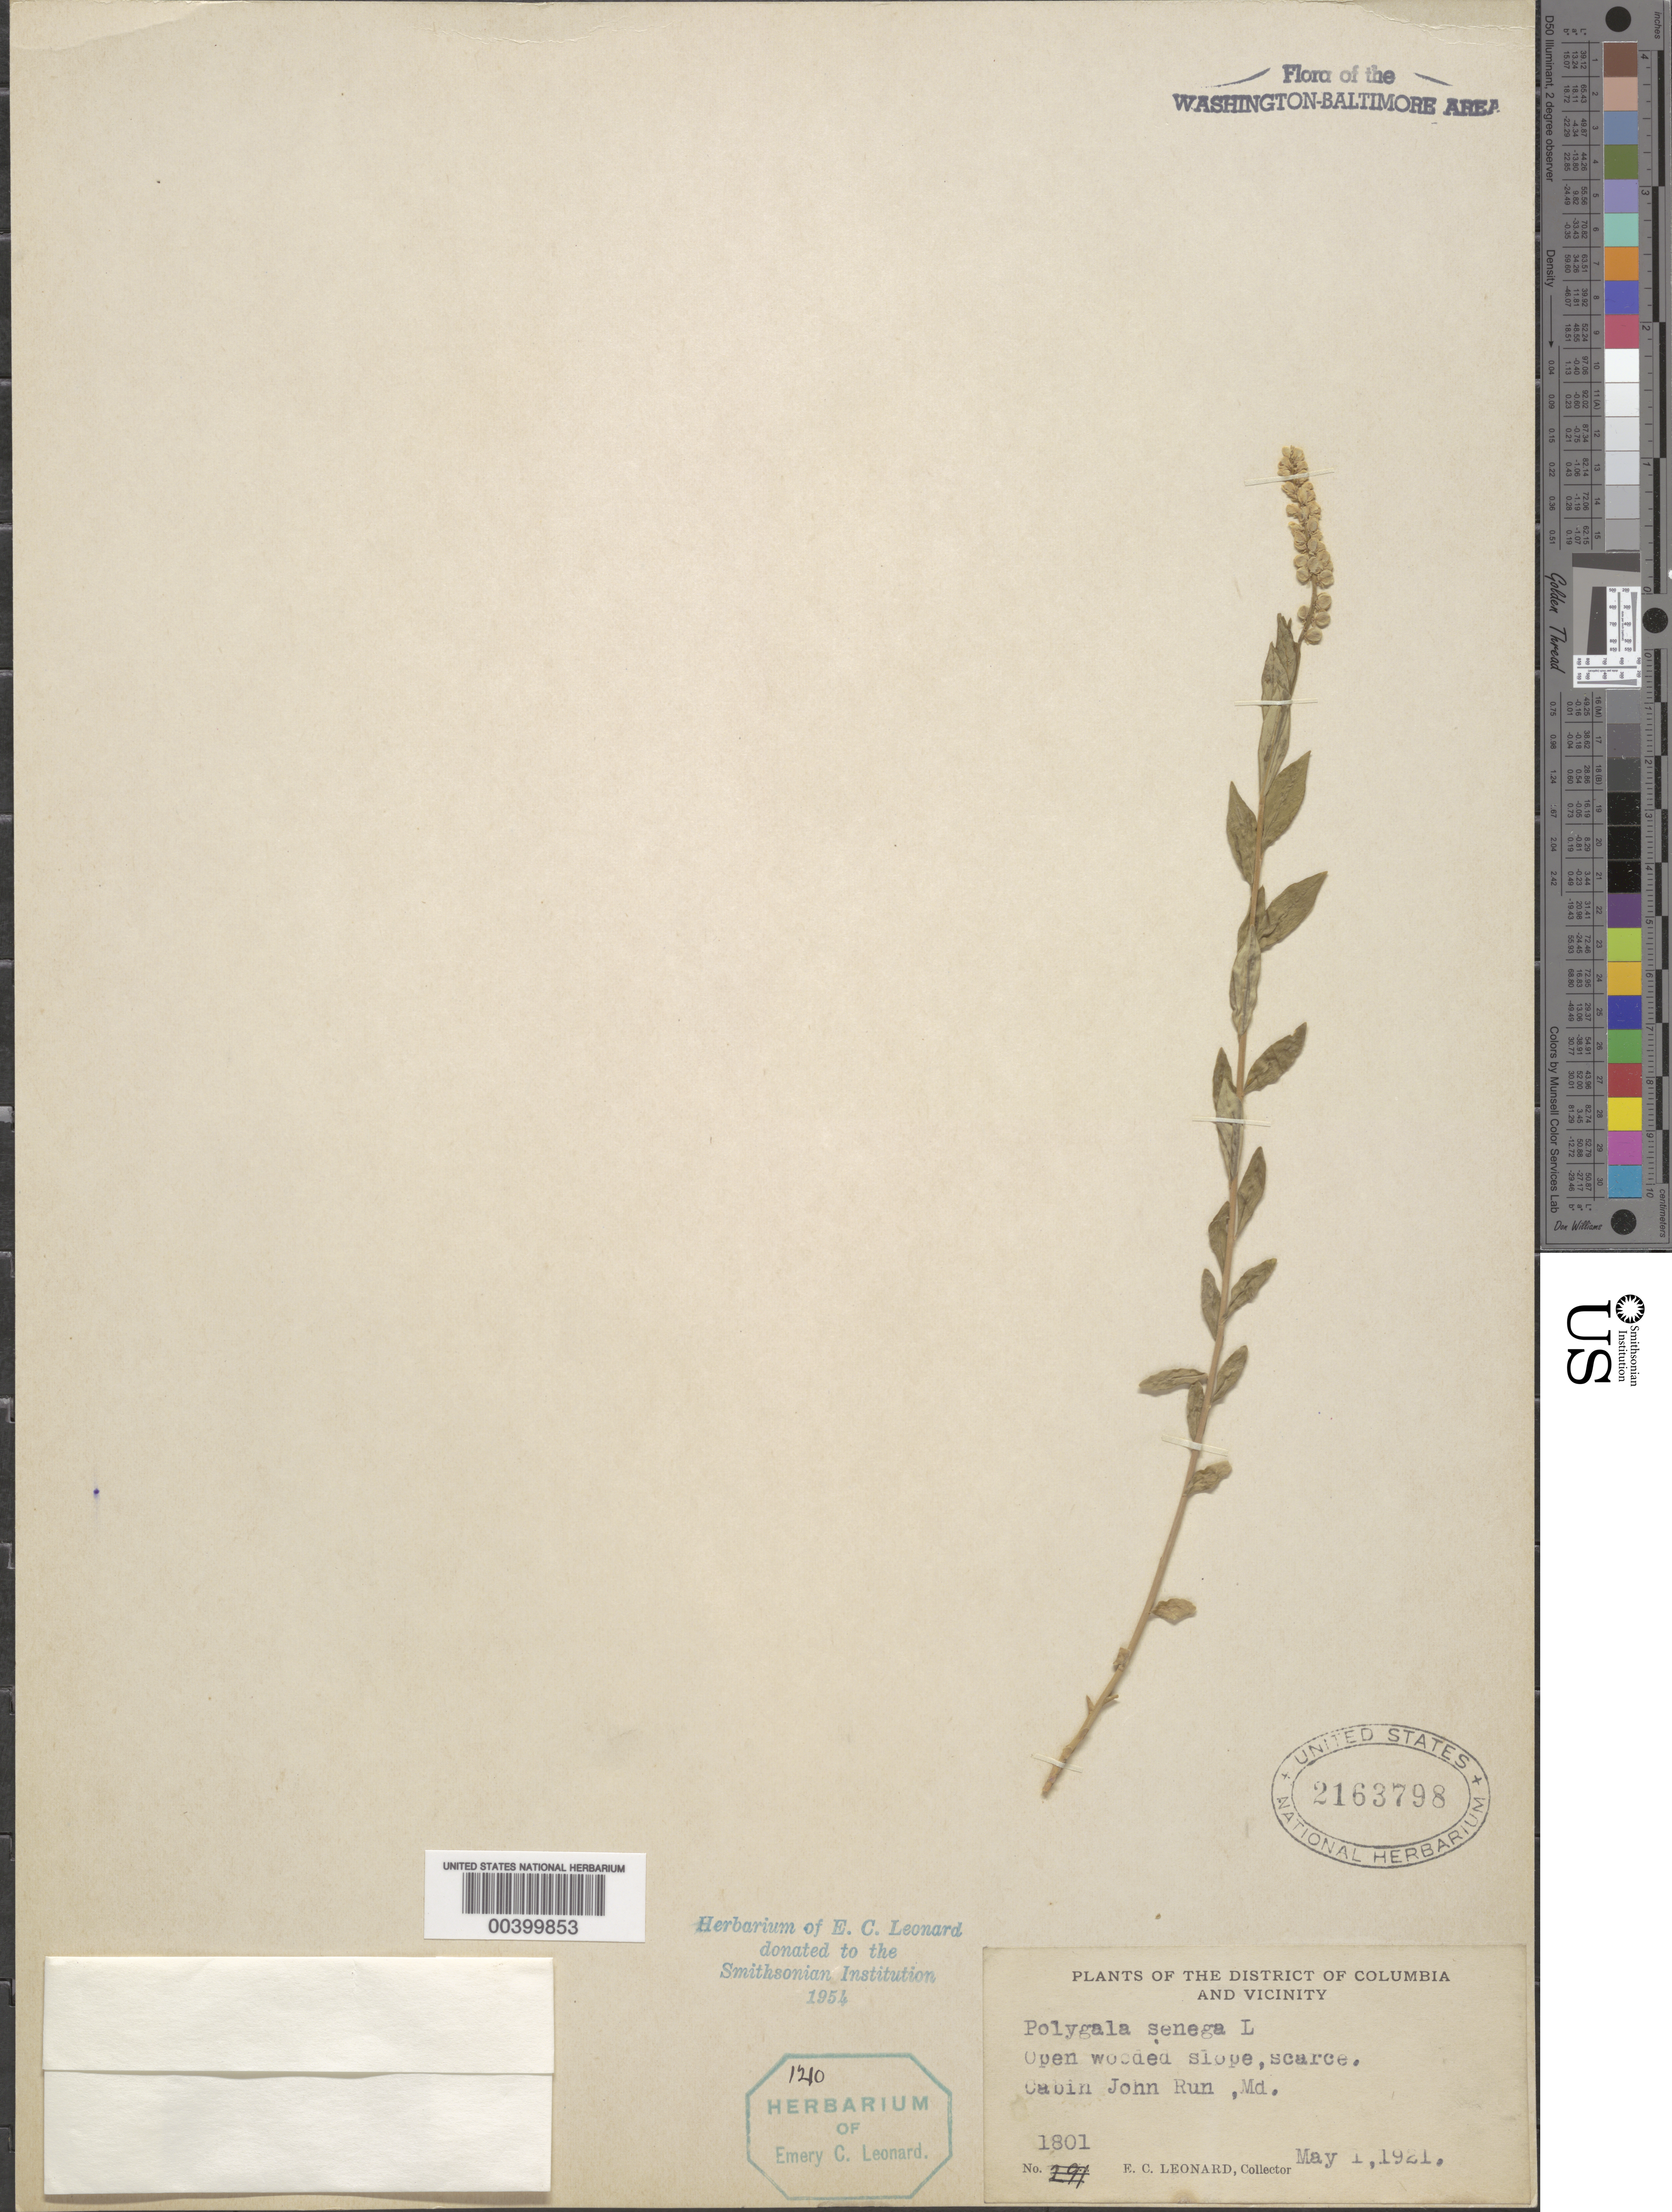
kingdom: Plantae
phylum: Tracheophyta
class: Magnoliopsida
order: Fabales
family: Polygalaceae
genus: Polygala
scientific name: Polygala senega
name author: L.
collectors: E. C. Leonard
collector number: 1801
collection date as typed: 01 May 1921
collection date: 1921-05-01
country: United States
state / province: Maryland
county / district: Montgomery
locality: Cabin John Run C. & O. Canal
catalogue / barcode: US 2163798